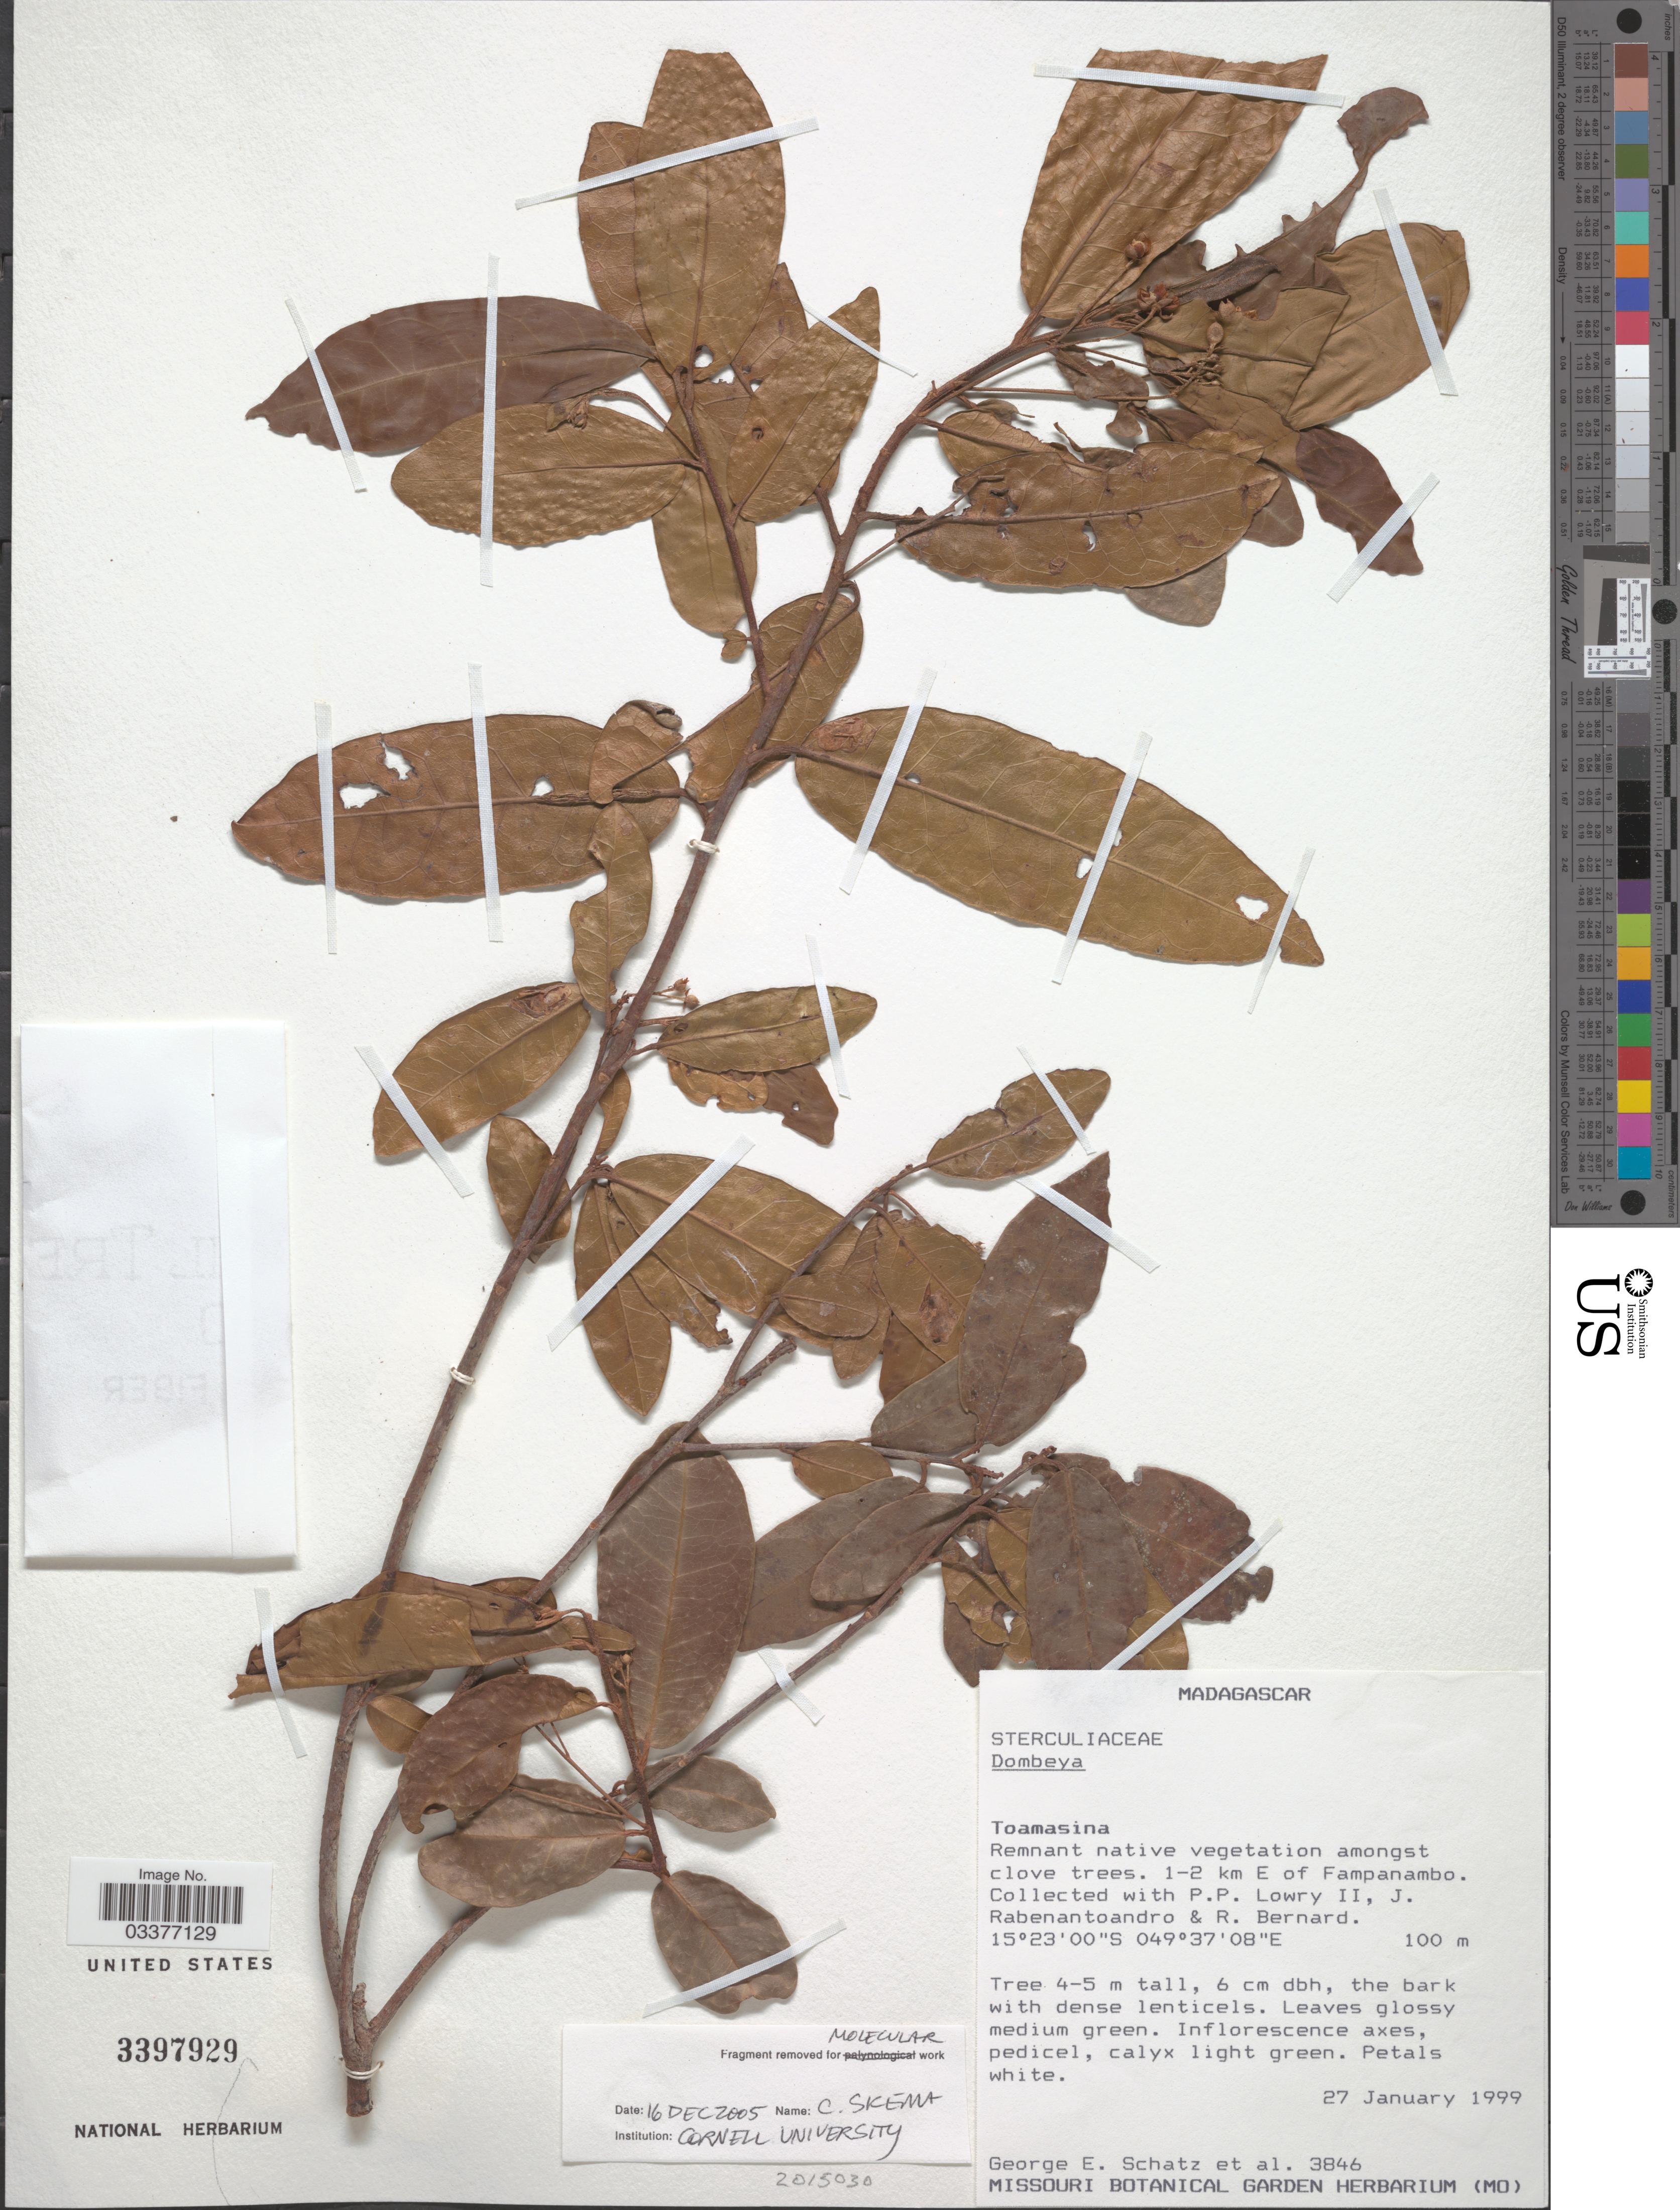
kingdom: Plantae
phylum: Tracheophyta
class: Magnoliopsida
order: Malvales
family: Malvaceae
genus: Dombeya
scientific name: Dombeya sp.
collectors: G. Schatz, P. Lowry, J. Rabenantoandro & R. Bernard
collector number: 3846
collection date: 1999-01-27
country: Madagascar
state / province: Analanjirofo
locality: Remnant native vegetation amongst clove trees. 1-2 km E of Fampanambo.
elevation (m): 100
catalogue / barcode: US 3397929